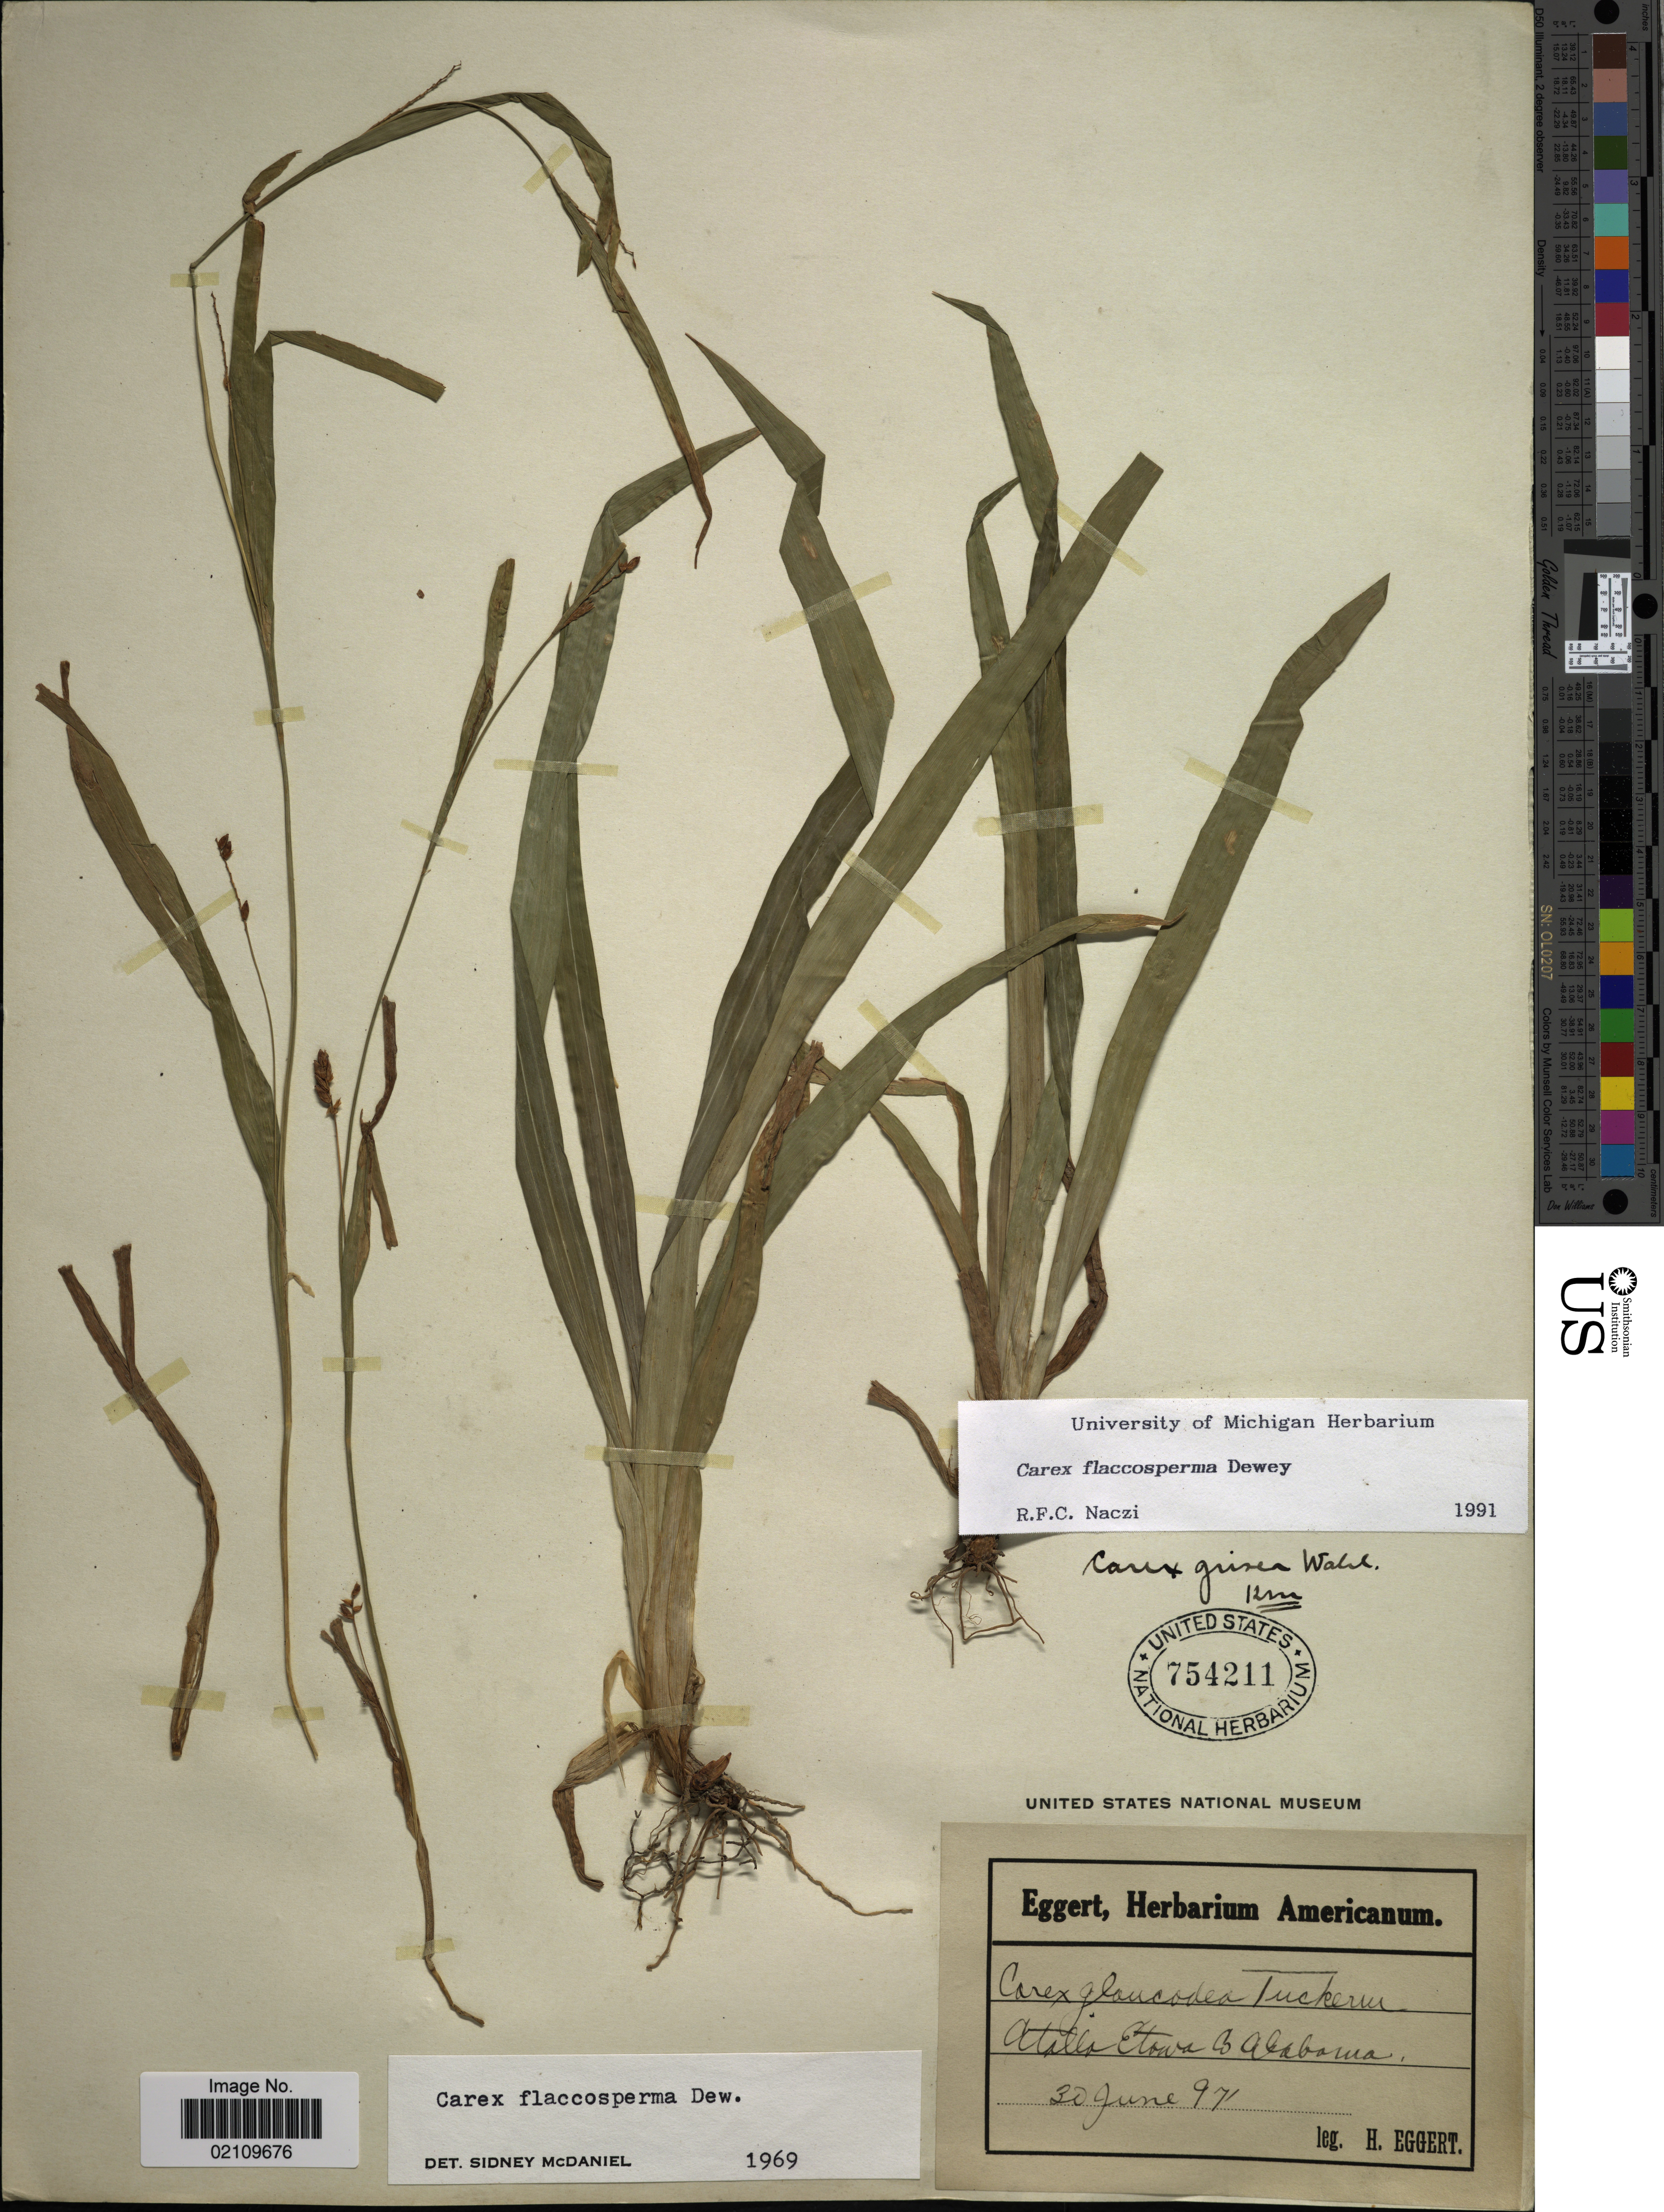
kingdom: Plantae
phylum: Tracheophyta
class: Liliopsida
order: Poales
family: Cyperaceae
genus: Carex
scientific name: Carex flaccosperma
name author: Dewey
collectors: H. Eggert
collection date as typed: Transcribed d/m/y: 30/6/97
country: United States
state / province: Alabama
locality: Atalla, Etowa Co. [Attalla, Etowah Co.]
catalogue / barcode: US 754211